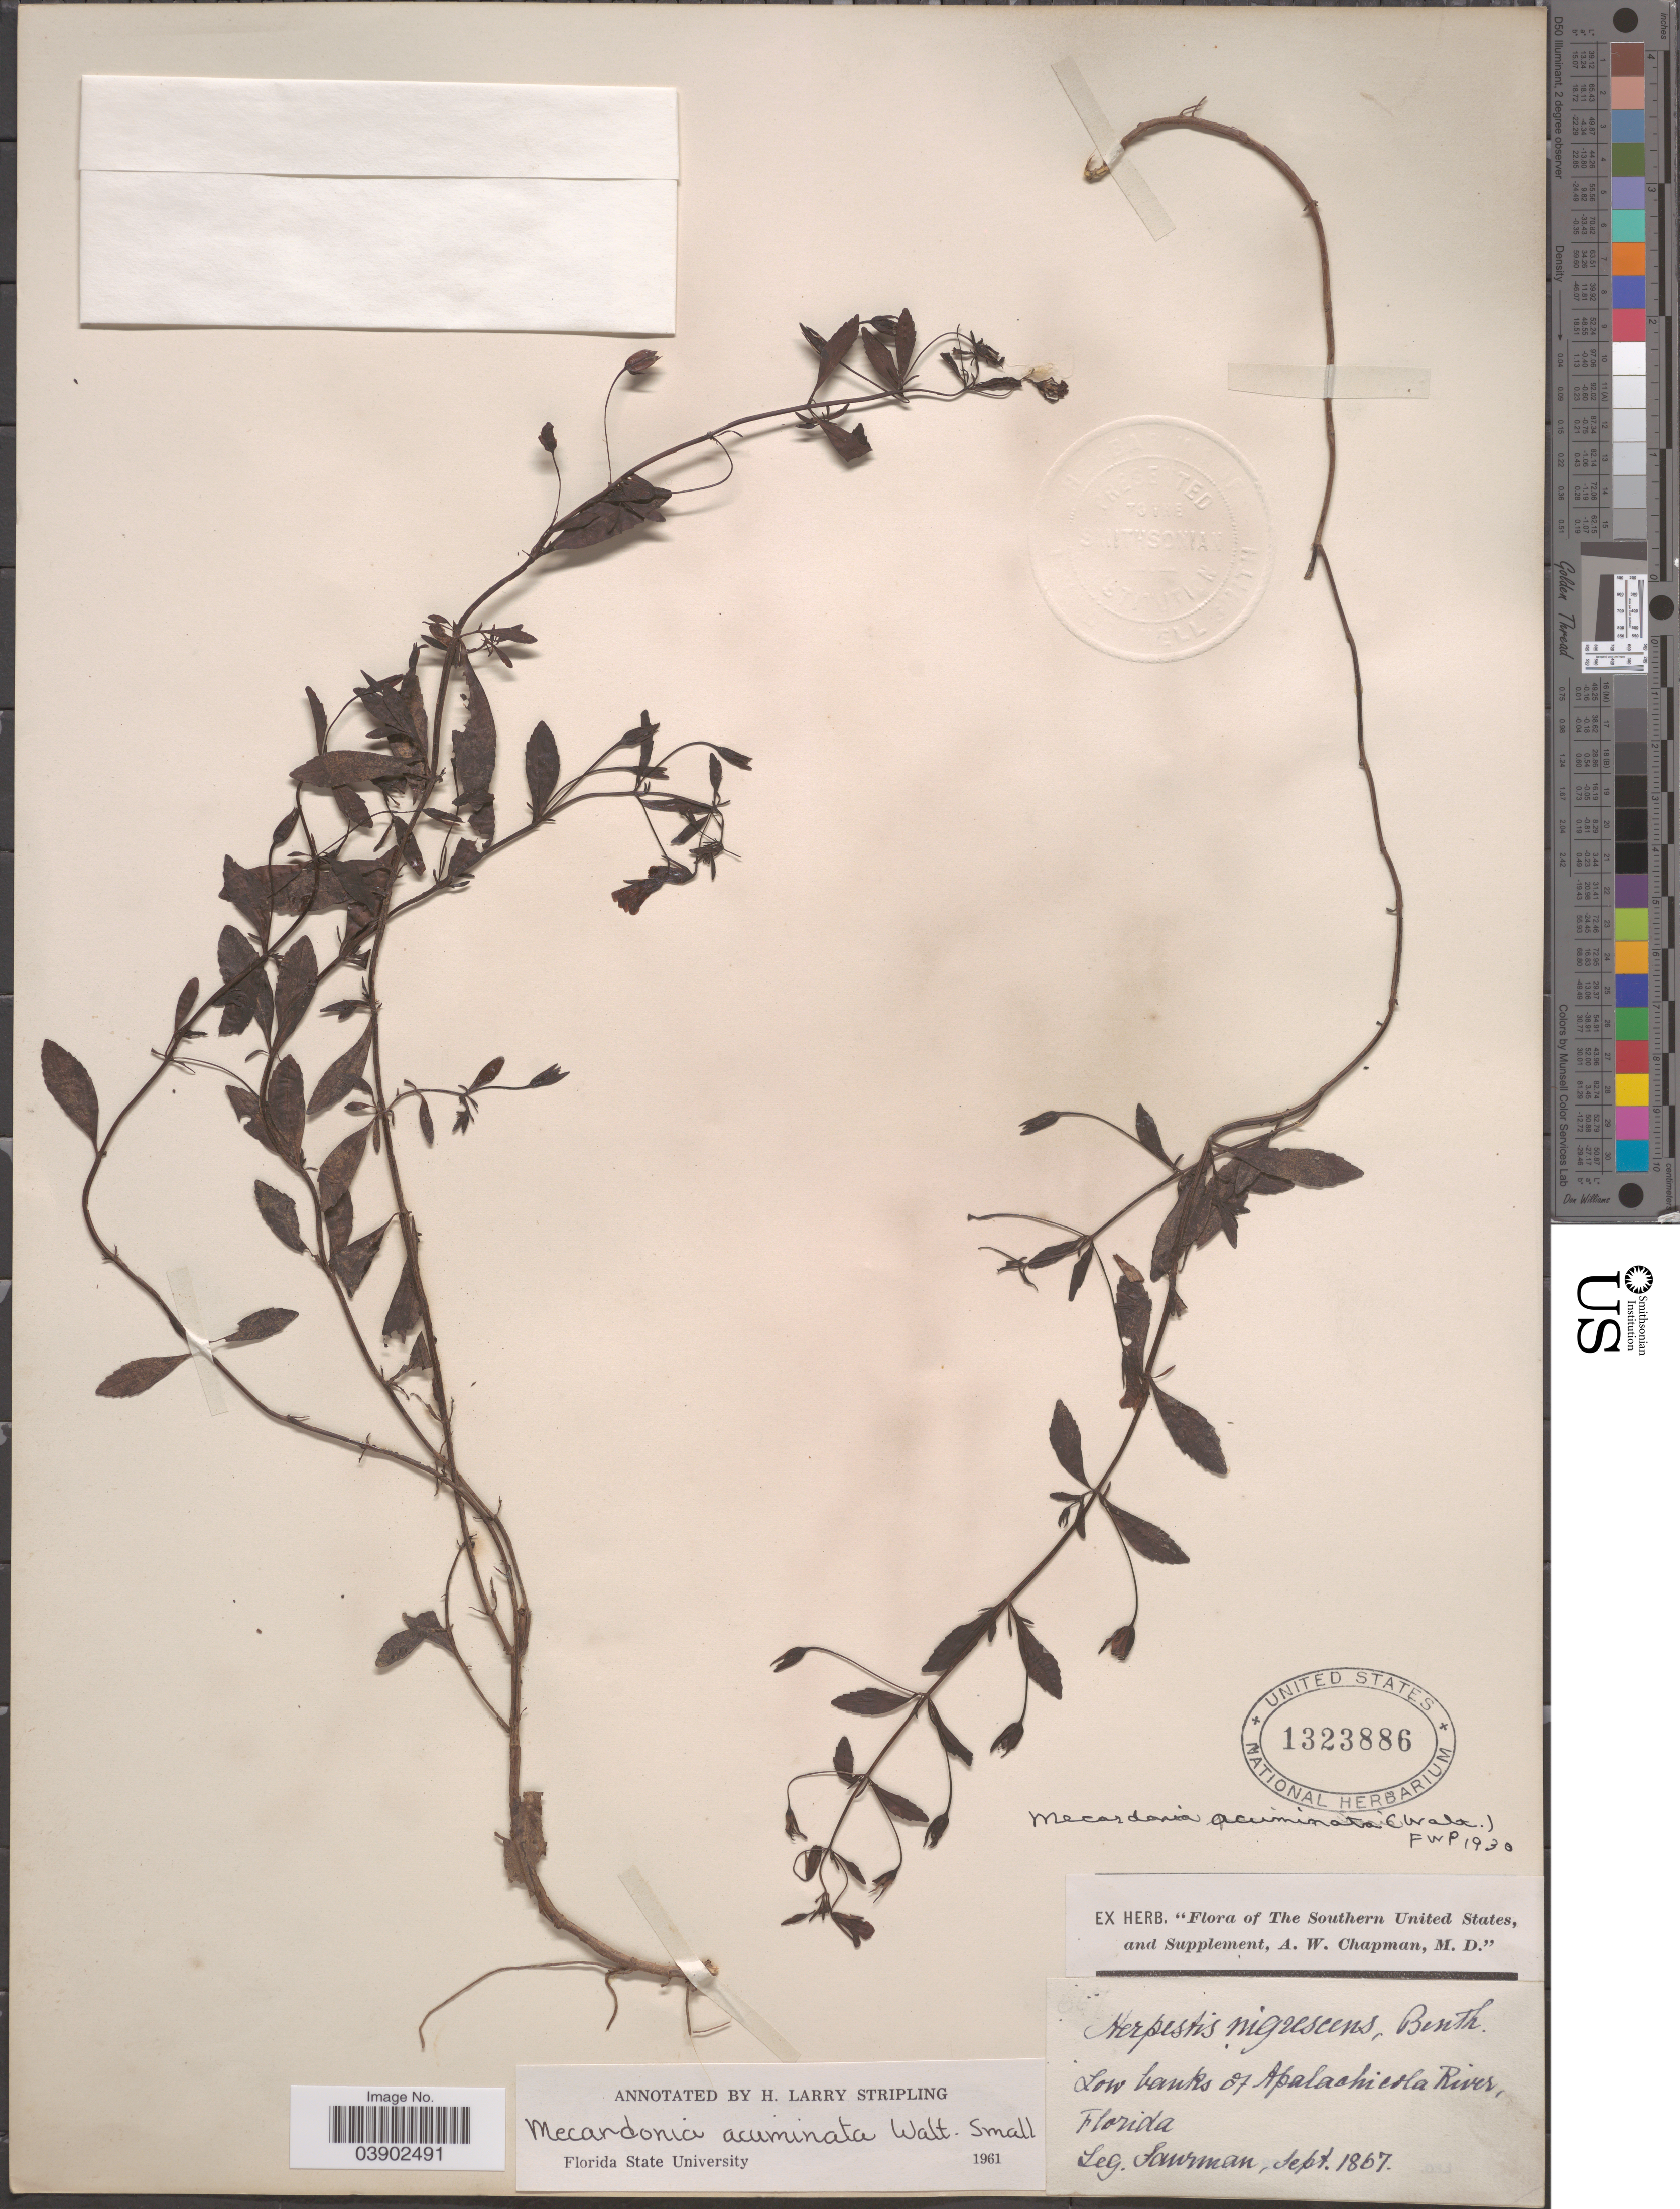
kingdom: Plantae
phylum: Tracheophyta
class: Magnoliopsida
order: Lamiales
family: Plantaginaceae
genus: Mecardonia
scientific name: Mecardonia acuminata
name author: (Walter) Small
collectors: -. Saurman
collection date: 1867-09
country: United States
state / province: Florida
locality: Southern United States. Low banks of Apalachicola River.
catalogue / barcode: US 1323886